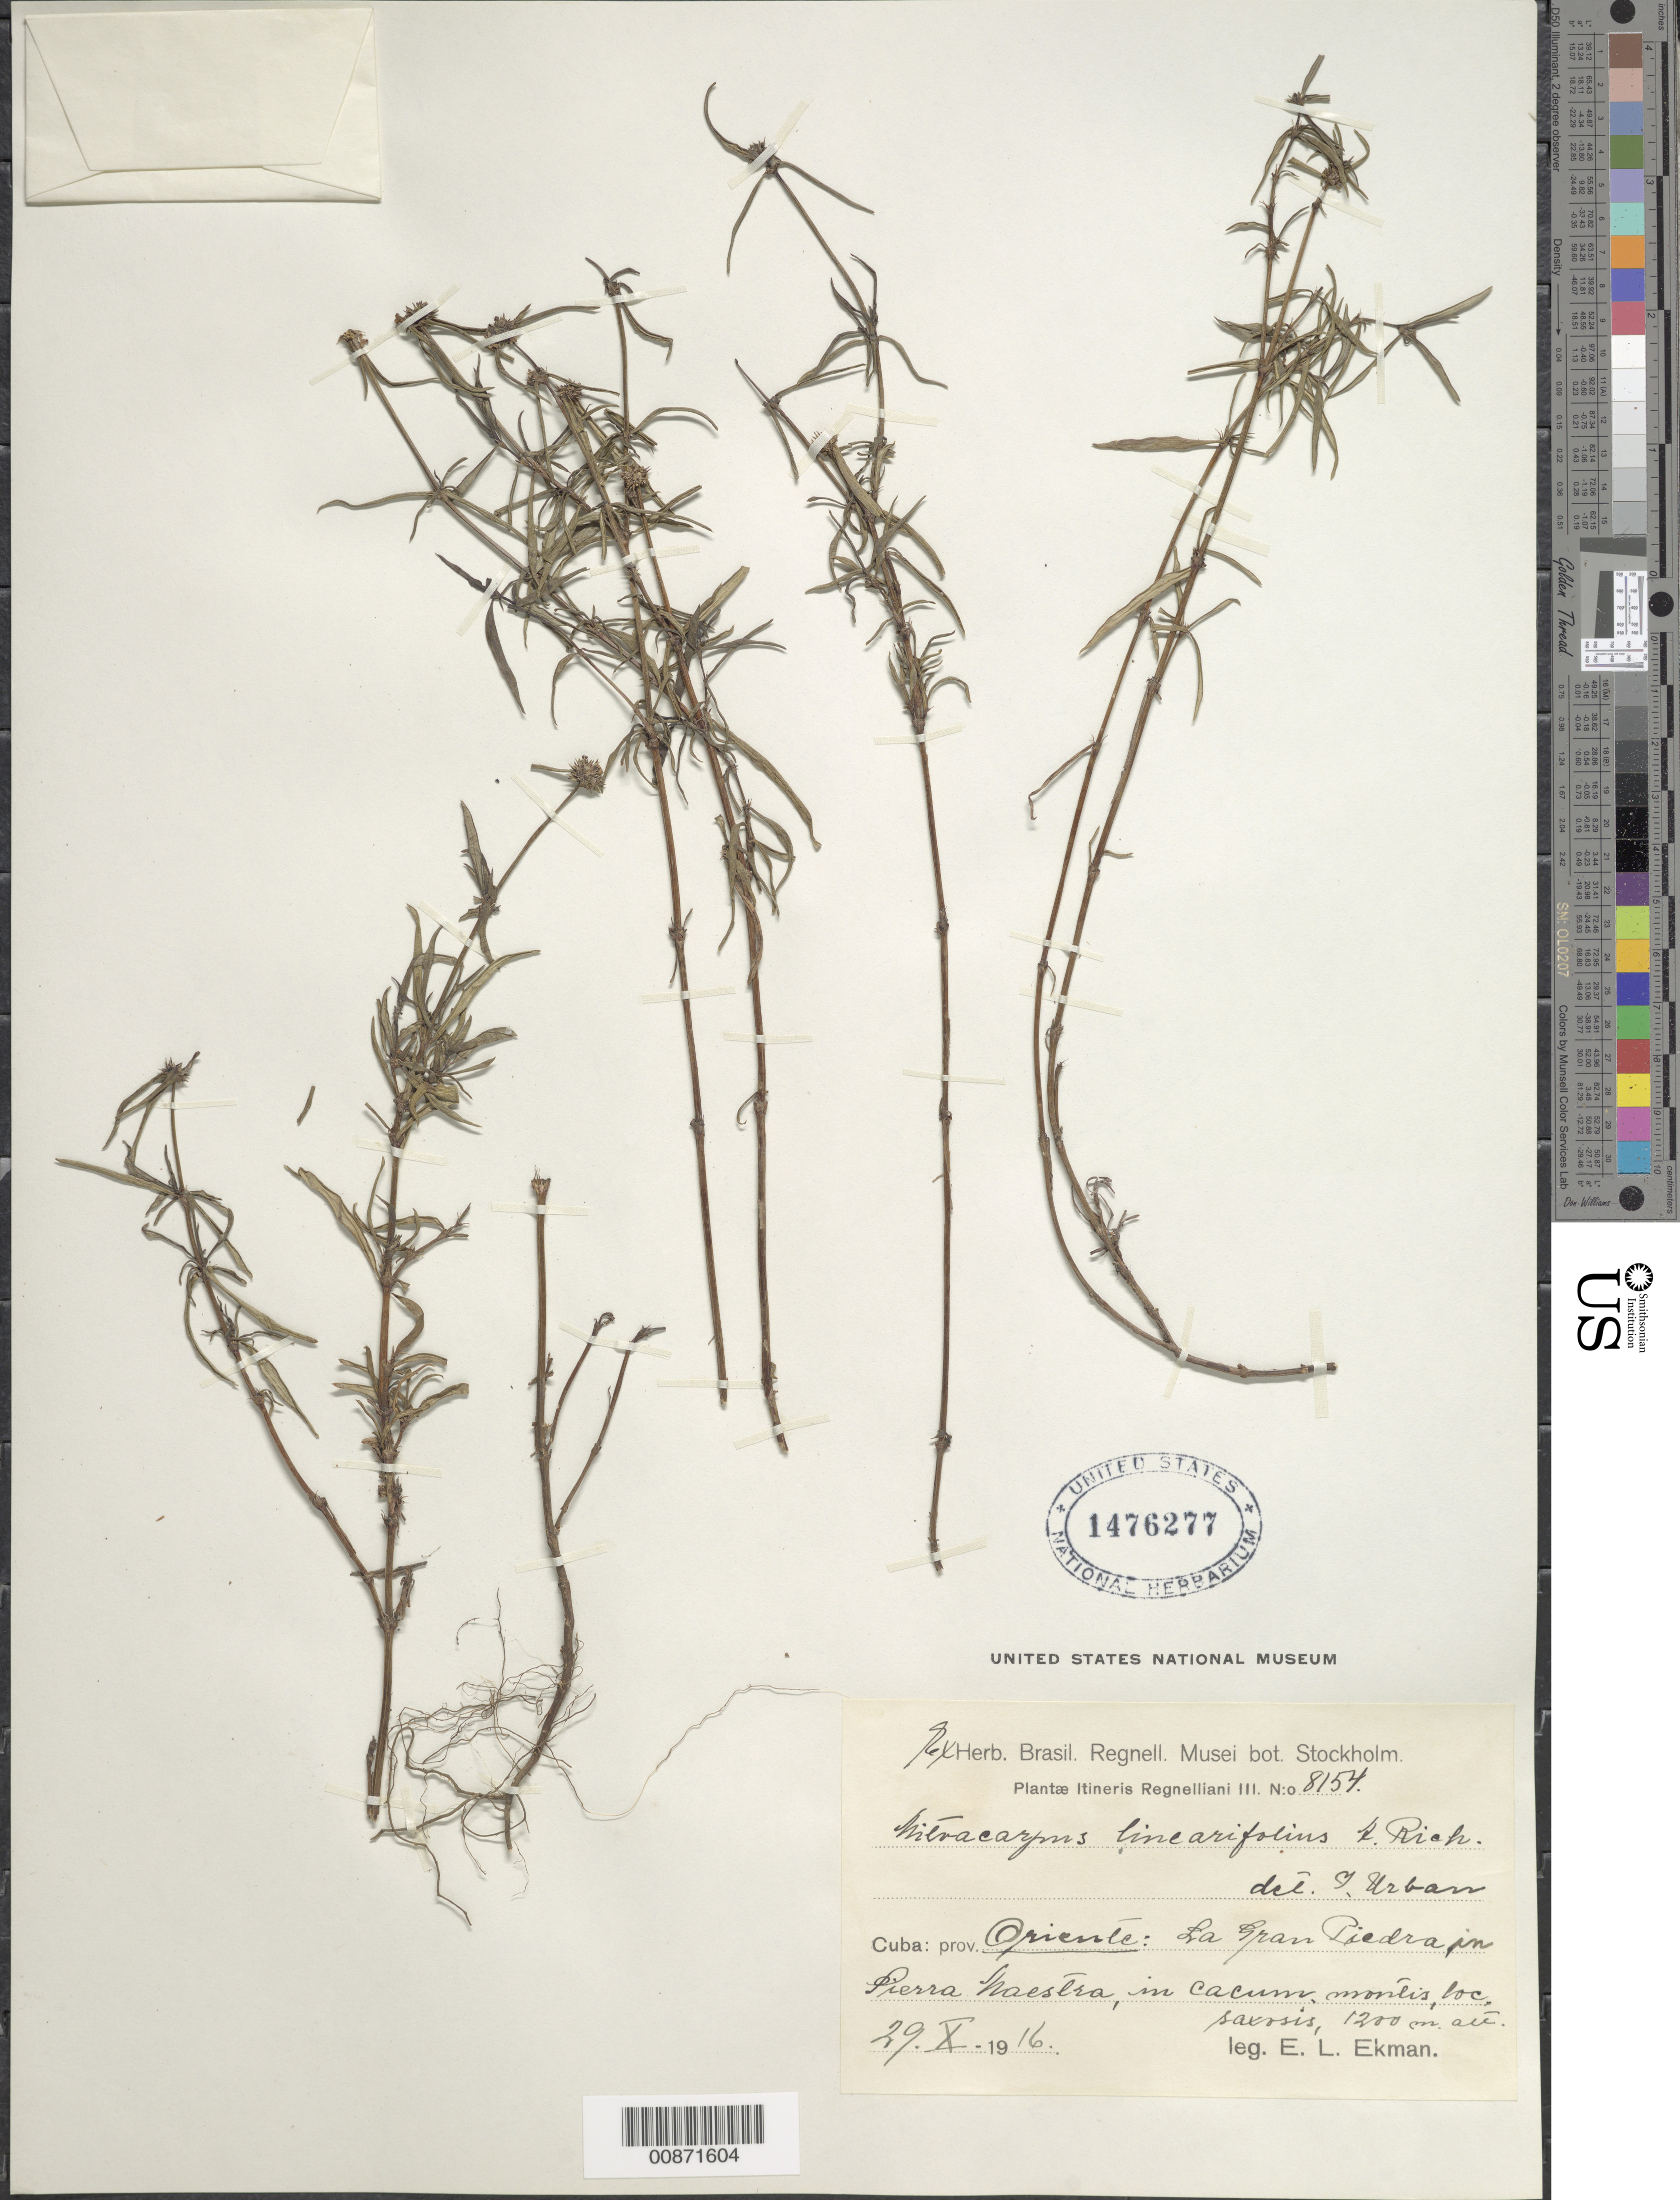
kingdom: Plantae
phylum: Tracheophyta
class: Magnoliopsida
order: Gentianales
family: Rubiaceae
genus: Mitracarpus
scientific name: Mitracarpus linearifolius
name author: A. Rich.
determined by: Urban, Ignatz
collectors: E. L. Ekman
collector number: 8154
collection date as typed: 29 Oct 1916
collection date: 1916-10-29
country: Cuba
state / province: Oriente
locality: La Gran Piedra in Sierra Maestra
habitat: In calcum montis, loc. Saxosis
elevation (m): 1200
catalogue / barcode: US 1476277